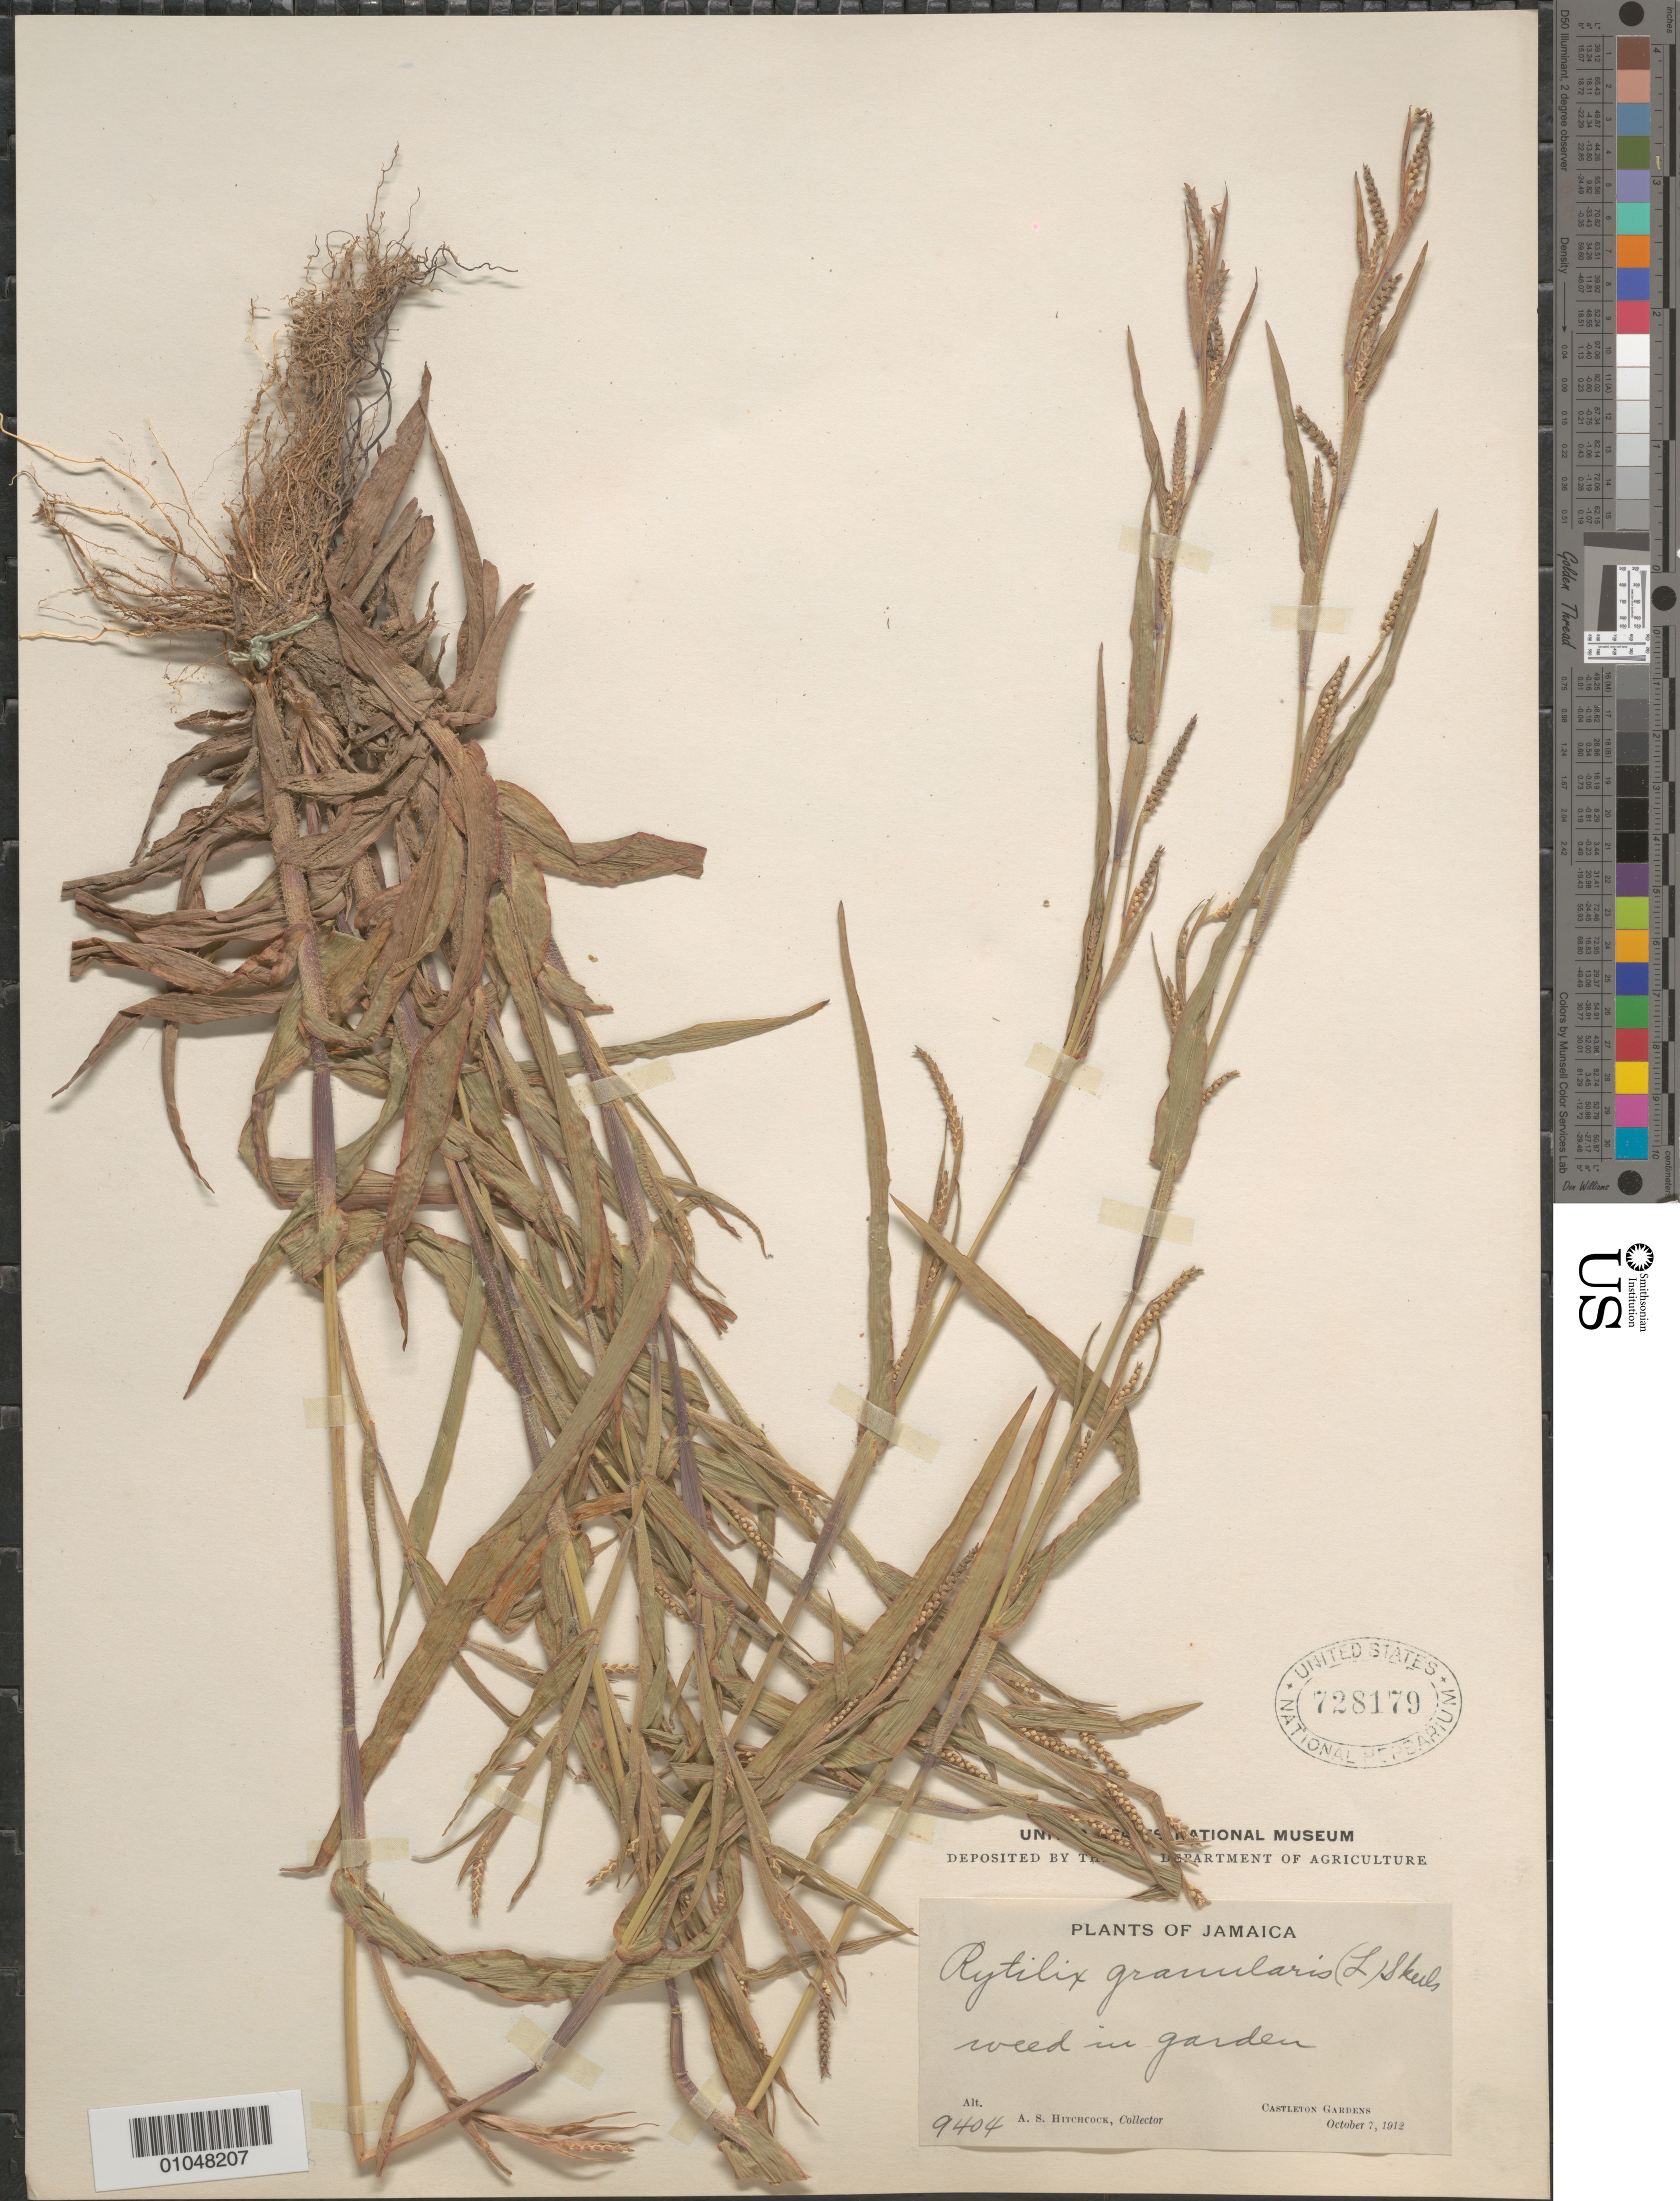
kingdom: Plantae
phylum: Tracheophyta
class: Liliopsida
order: Poales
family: Poaceae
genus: Hackelochloa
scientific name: Hackelochloa granularis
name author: (L.) Kuntze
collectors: A. S. Hitchcock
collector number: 9404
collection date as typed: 07 Oct 1912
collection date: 1912-10-07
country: Jamaica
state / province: Saint Andrew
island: Jamaica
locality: Castleton Gardens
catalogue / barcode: US 728179